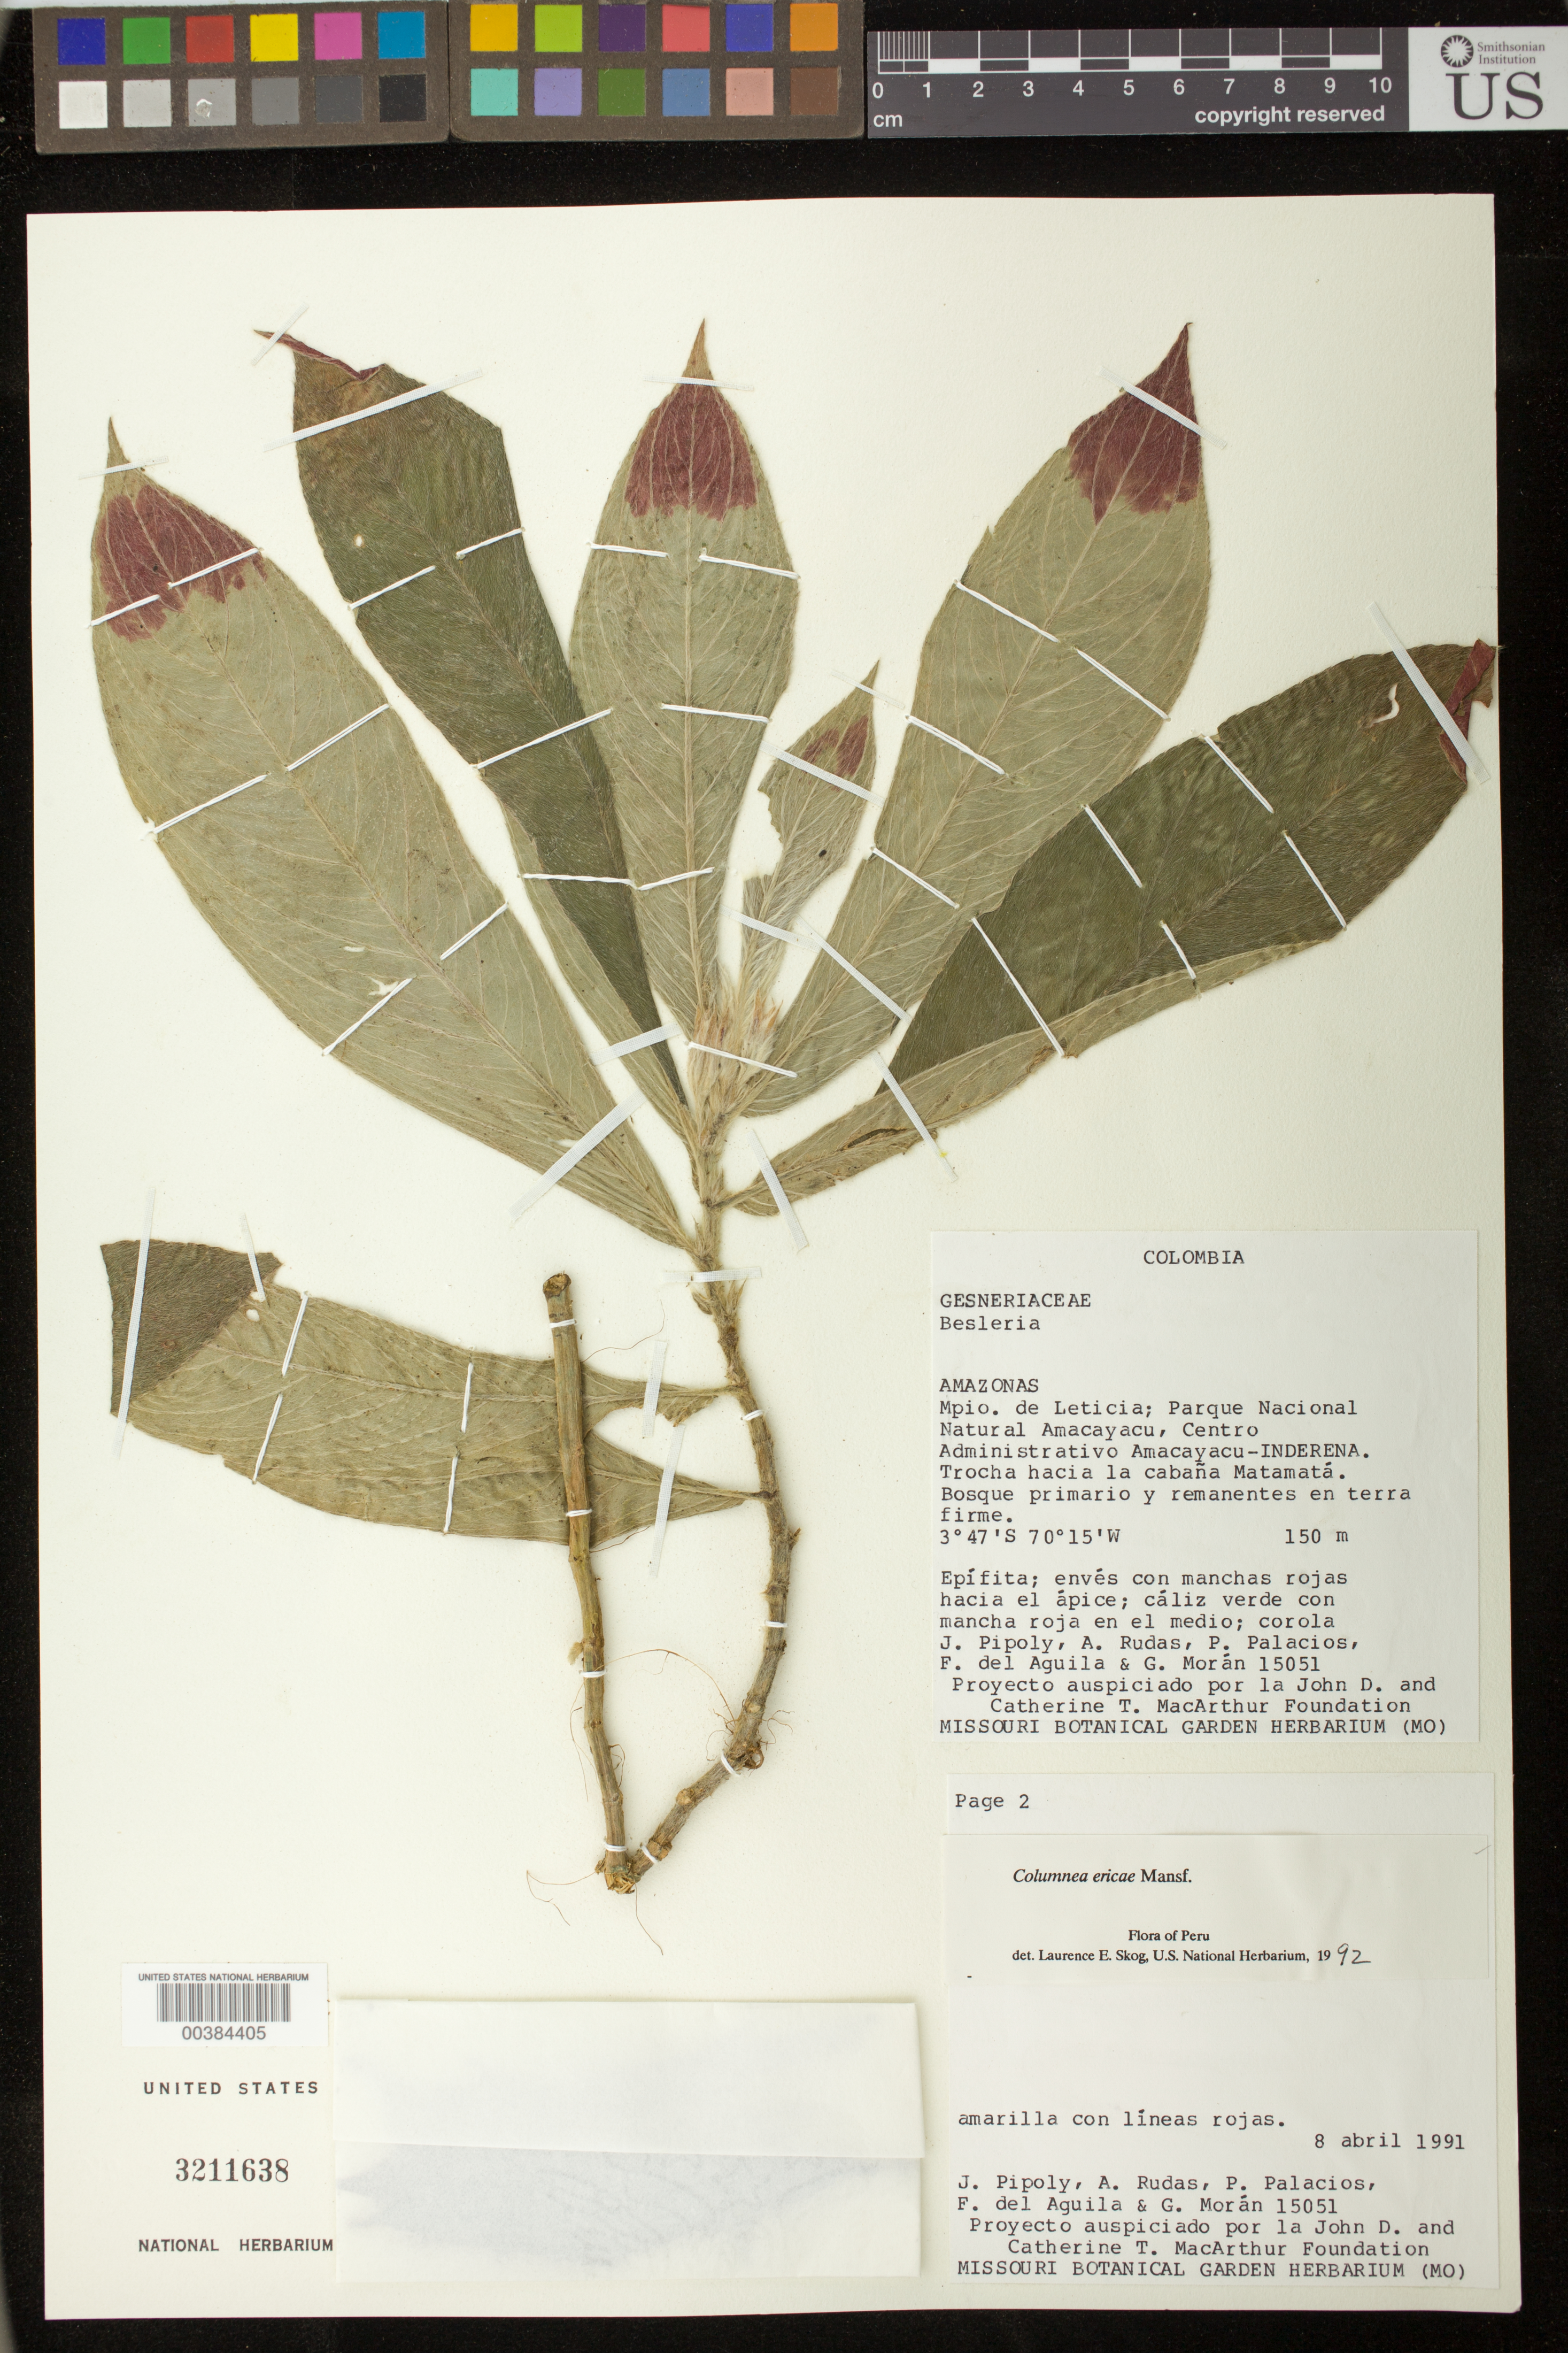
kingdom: Plantae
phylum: Tracheophyta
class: Magnoliopsida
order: Lamiales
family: Gesneriaceae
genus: Columnea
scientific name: Columnea ericae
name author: Mansf.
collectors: J. J. Pipoly, A. Rudas, P. Palacios, F. Aguila & G. Moran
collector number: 15051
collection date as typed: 08 Apr 1991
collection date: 1991-04-08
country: Colombia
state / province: Amazônas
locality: Mpio. de Leticia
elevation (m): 150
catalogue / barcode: US 3211638